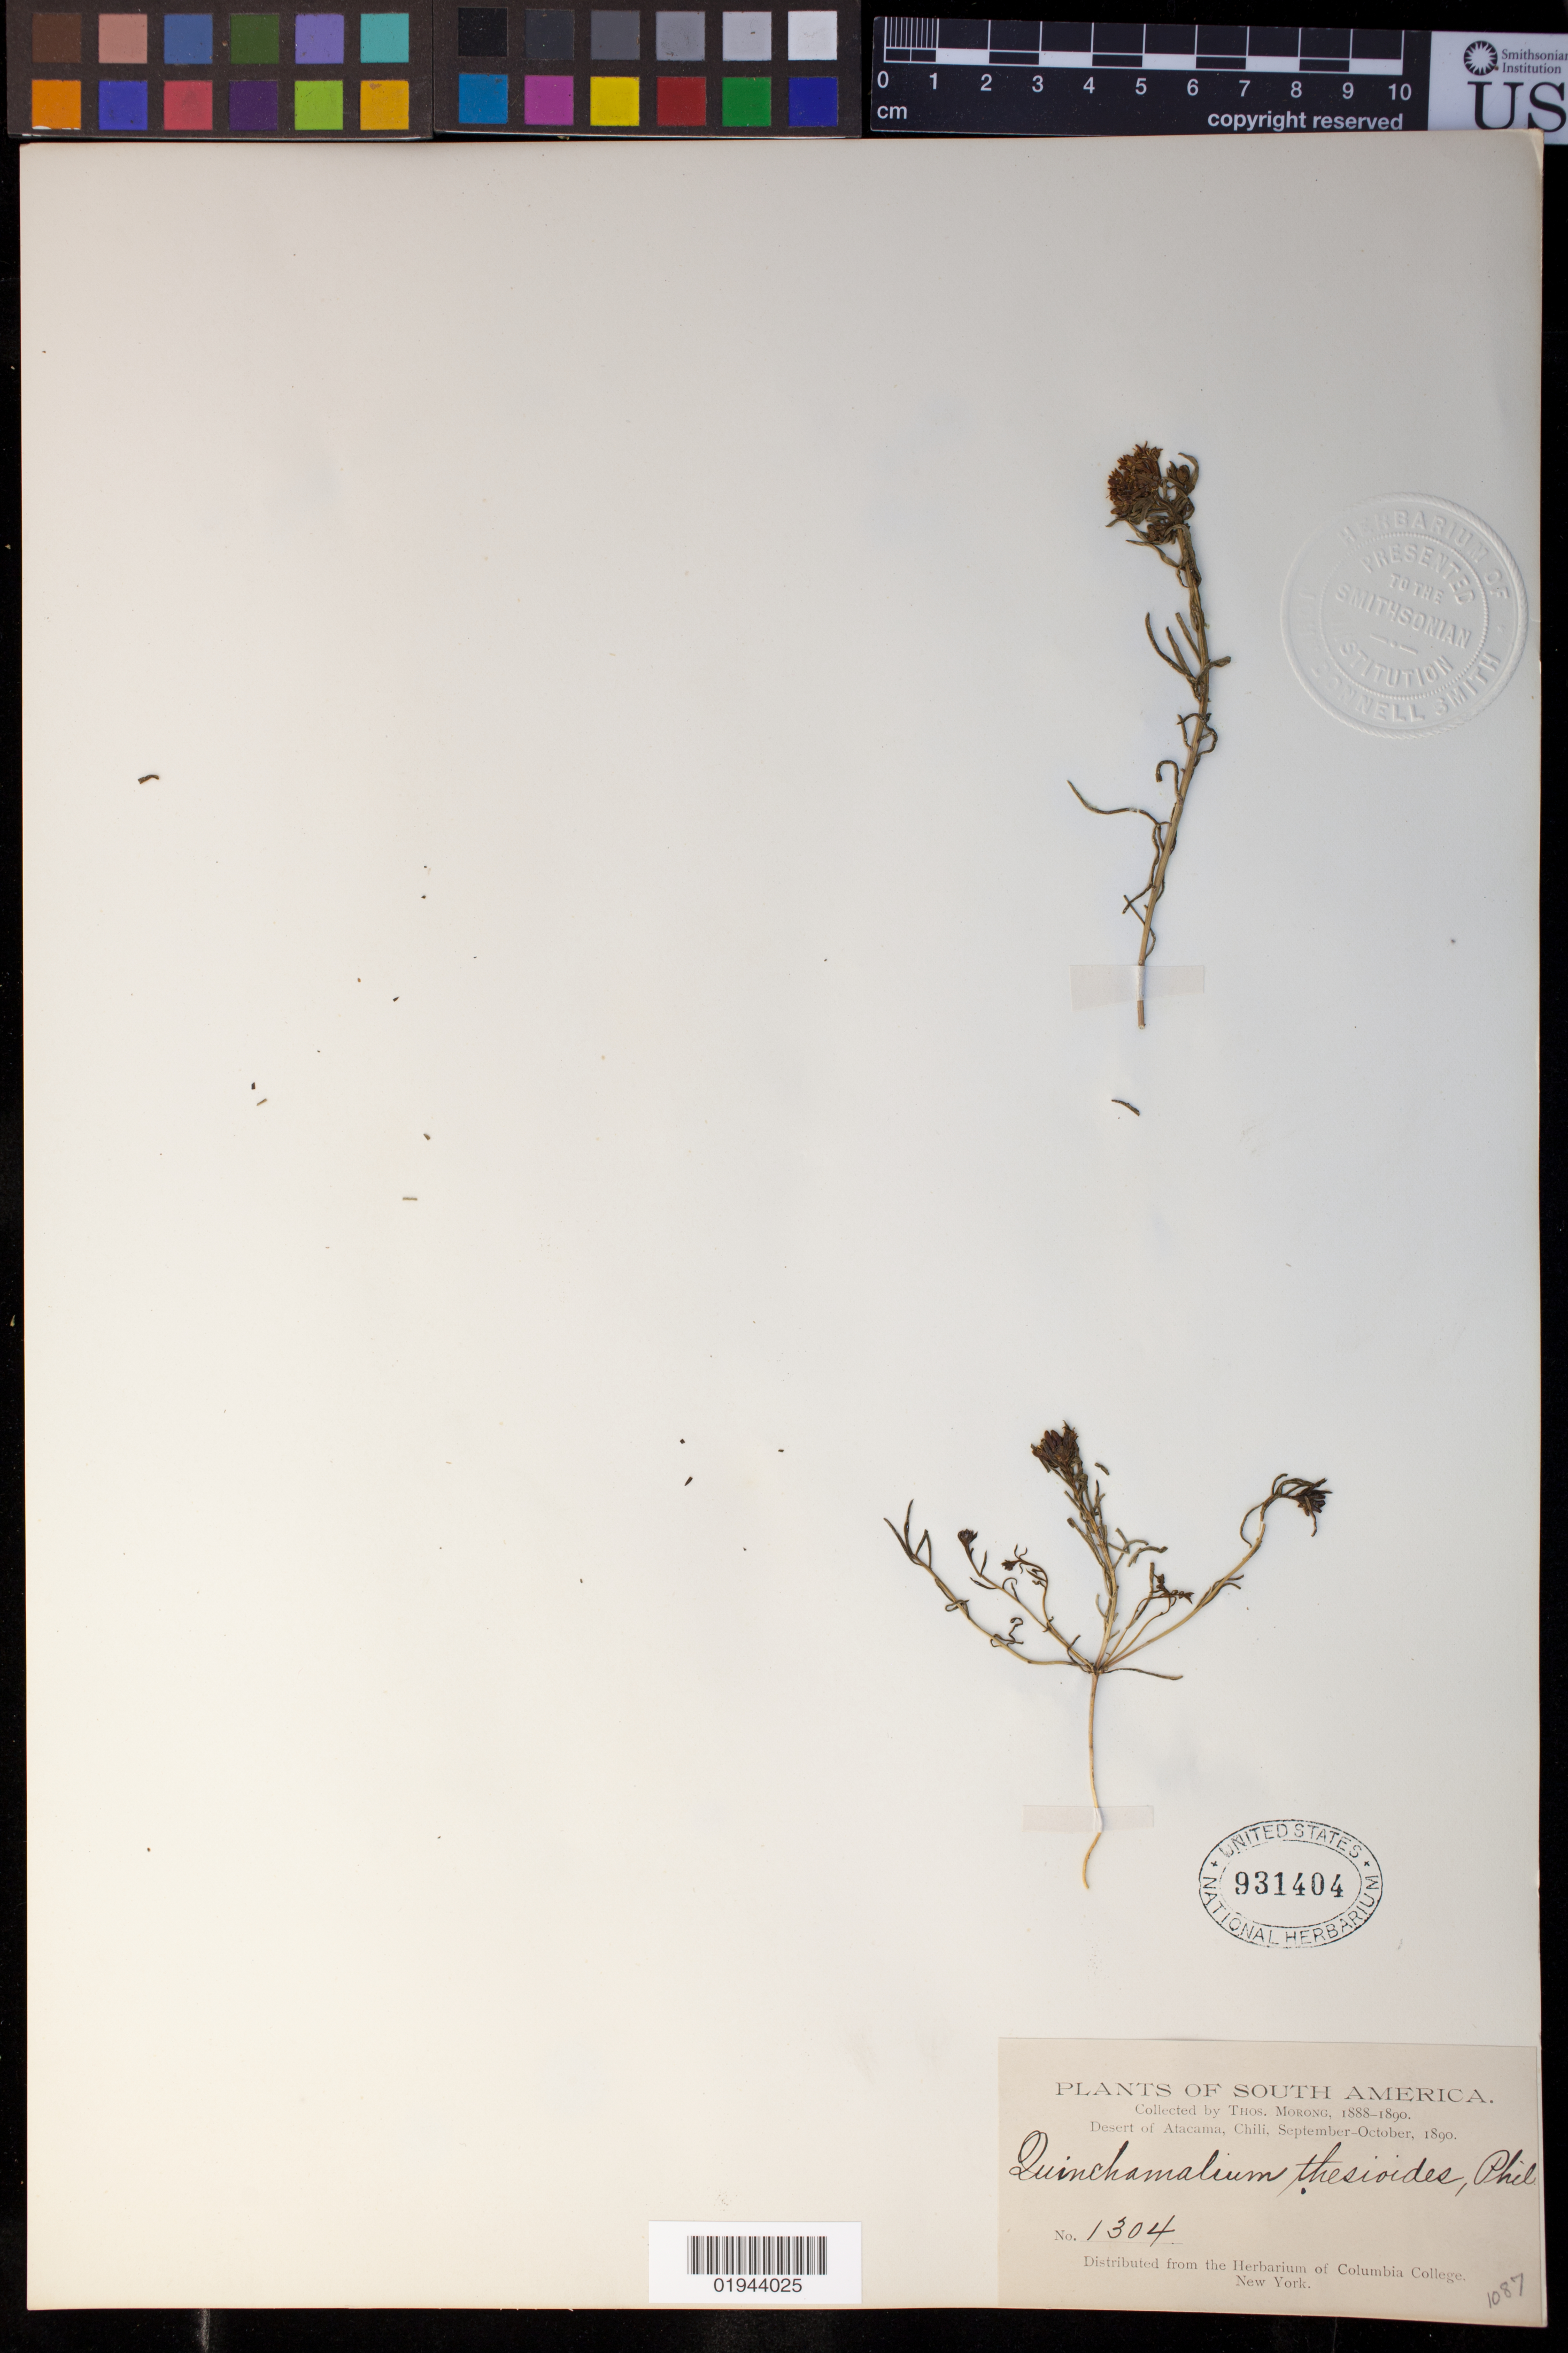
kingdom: Plantae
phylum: Tracheophyta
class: Magnoliopsida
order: Santalales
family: Schoepfiaceae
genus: Quinchamalium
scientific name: Quinchamalium parviflorum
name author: Phil.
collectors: T. Morong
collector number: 1304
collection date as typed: Sep 1890 to -- Oct 1890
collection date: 1890-09/1890-10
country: Chile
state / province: Atacama (III)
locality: Desert of atacama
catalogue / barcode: US 931404